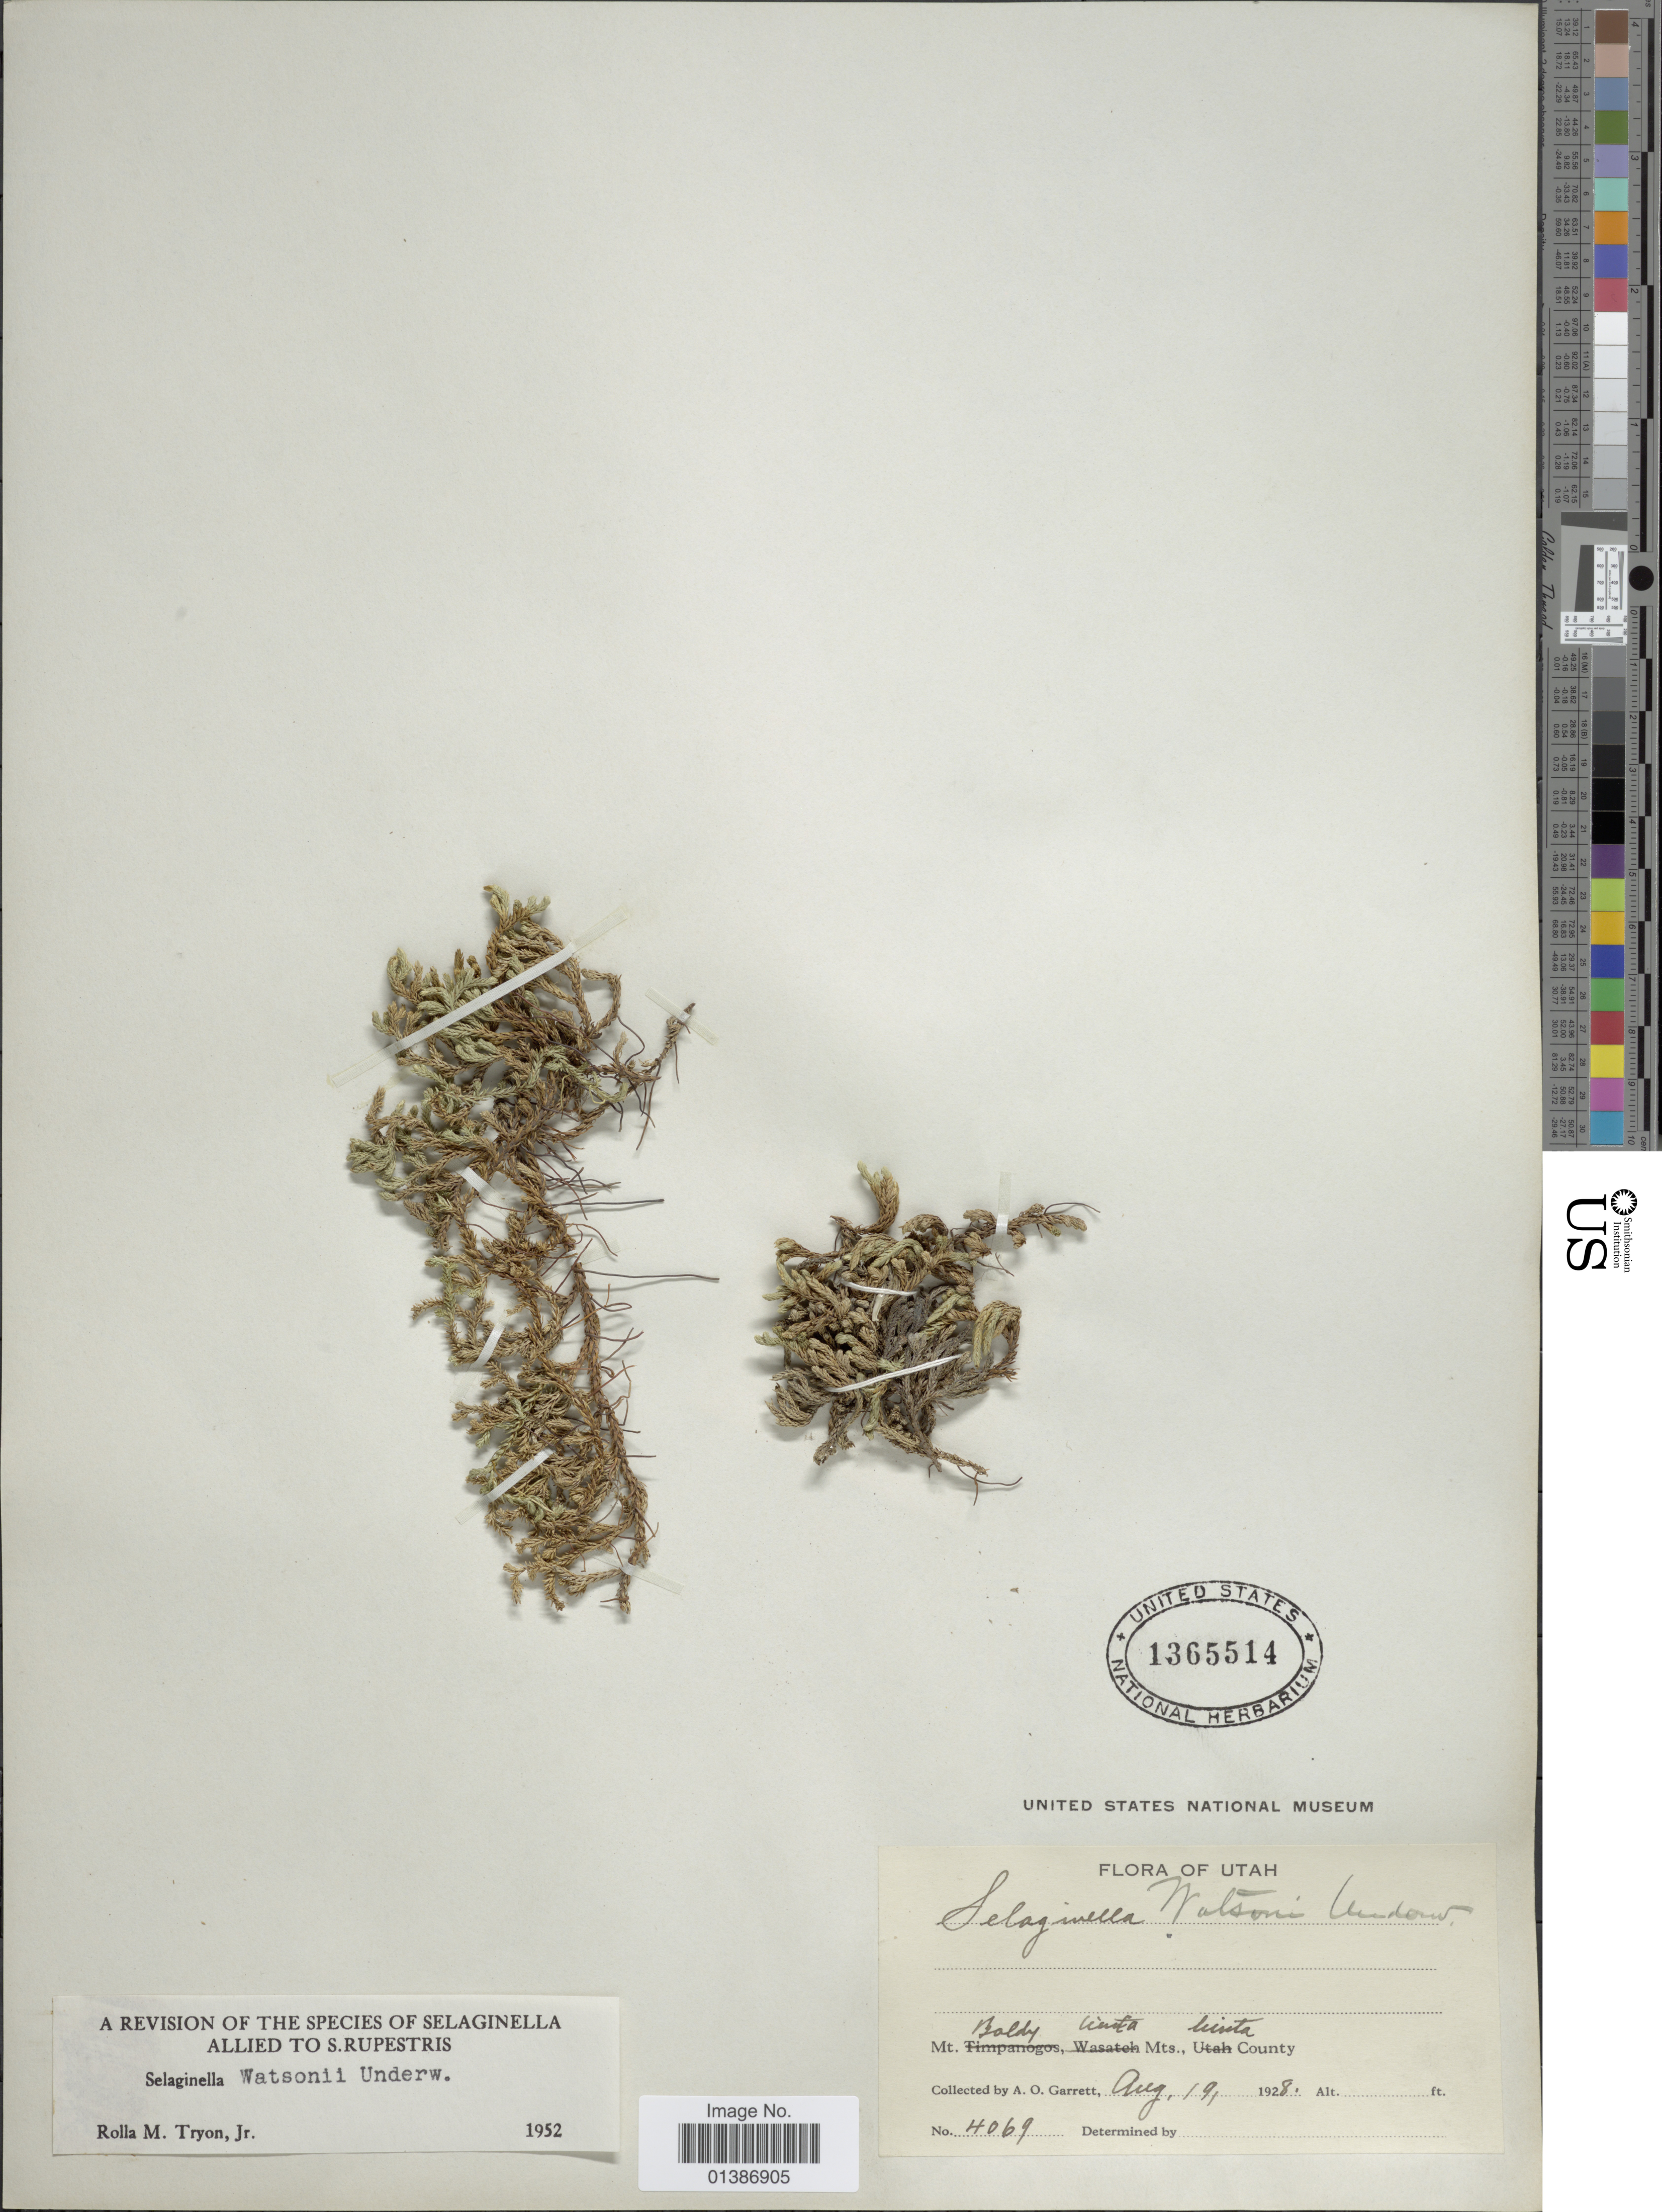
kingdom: Plantae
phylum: Tracheophyta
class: Lycopodiopsida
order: Selaginellales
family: Selaginellaceae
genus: Selaginella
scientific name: Selaginella watsonii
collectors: A. O. Garrett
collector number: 4069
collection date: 1928-08-19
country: United States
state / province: Utah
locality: Mt. Boldy, Uinta Mts., Uinta County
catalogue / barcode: US 1365514